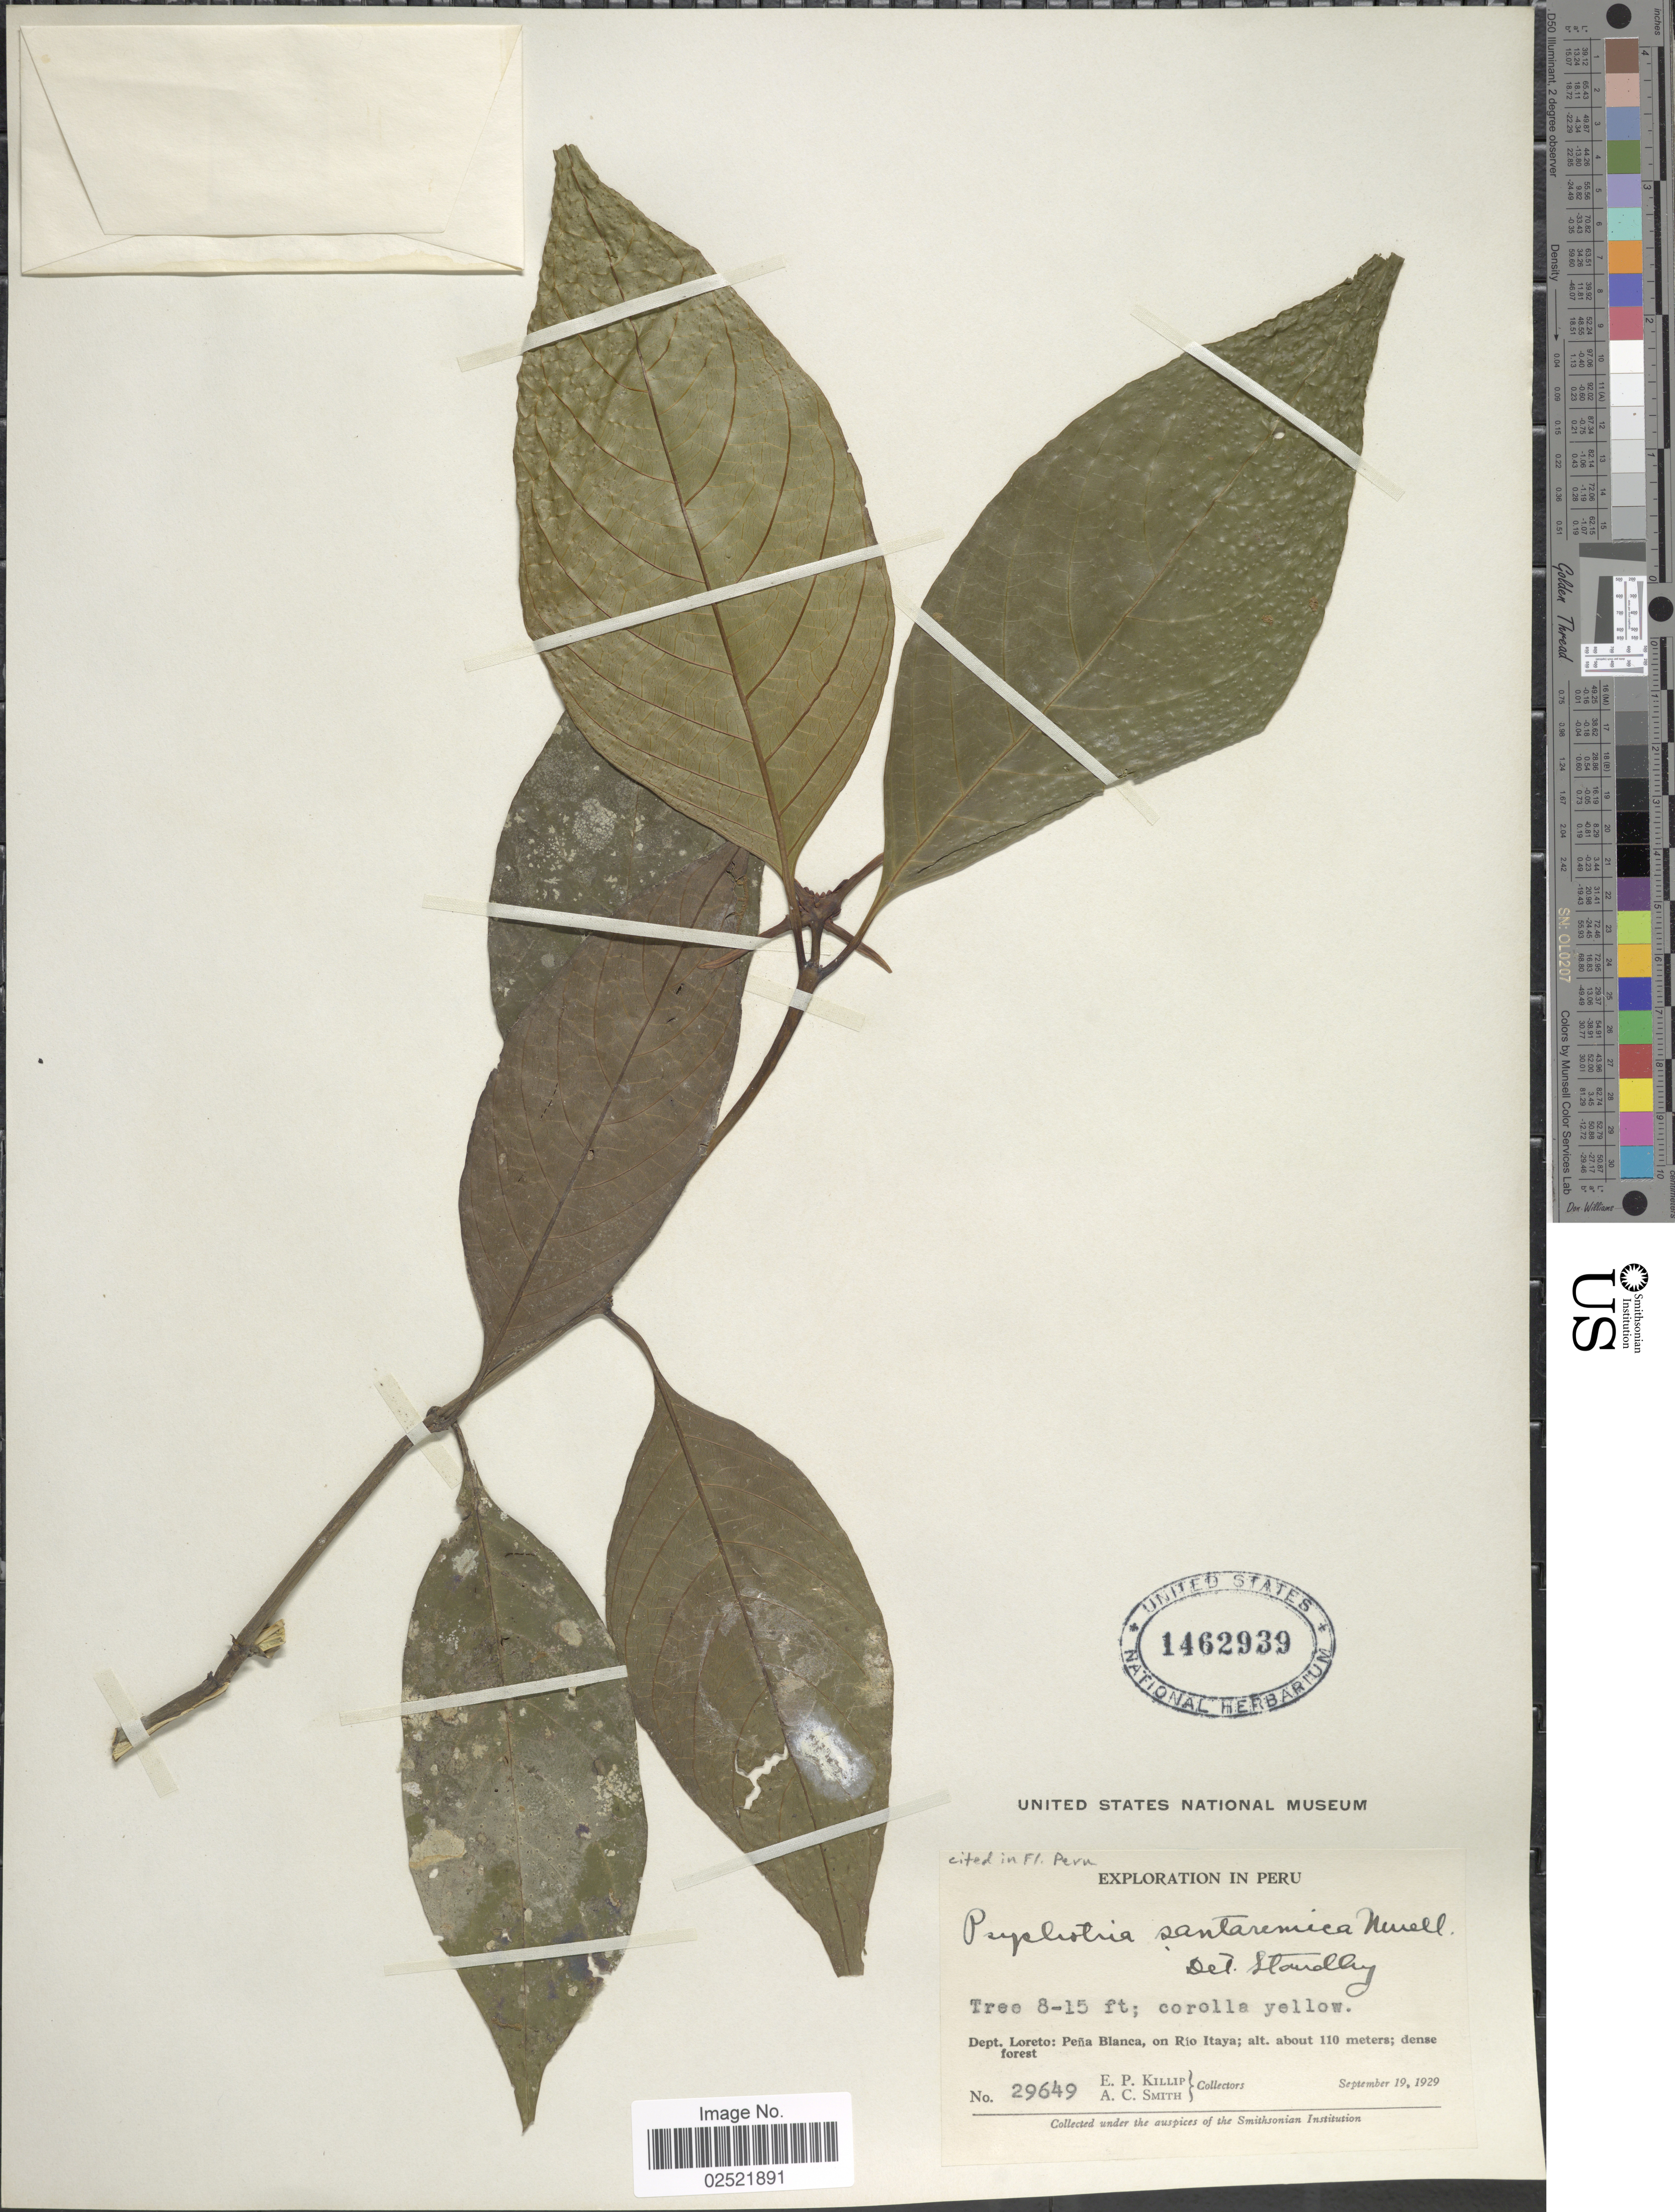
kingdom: Plantae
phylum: Tracheophyta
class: Magnoliopsida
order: Gentianales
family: Rubiaceae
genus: Psychotria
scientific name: Psychotria santaremica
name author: Müll. Arg.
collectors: E. P. Killip & A. C. Smith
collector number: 29649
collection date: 1929-09-19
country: Peru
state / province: Loreto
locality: Pena Blanca, on Rio Itaya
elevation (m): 110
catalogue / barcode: US 1462939